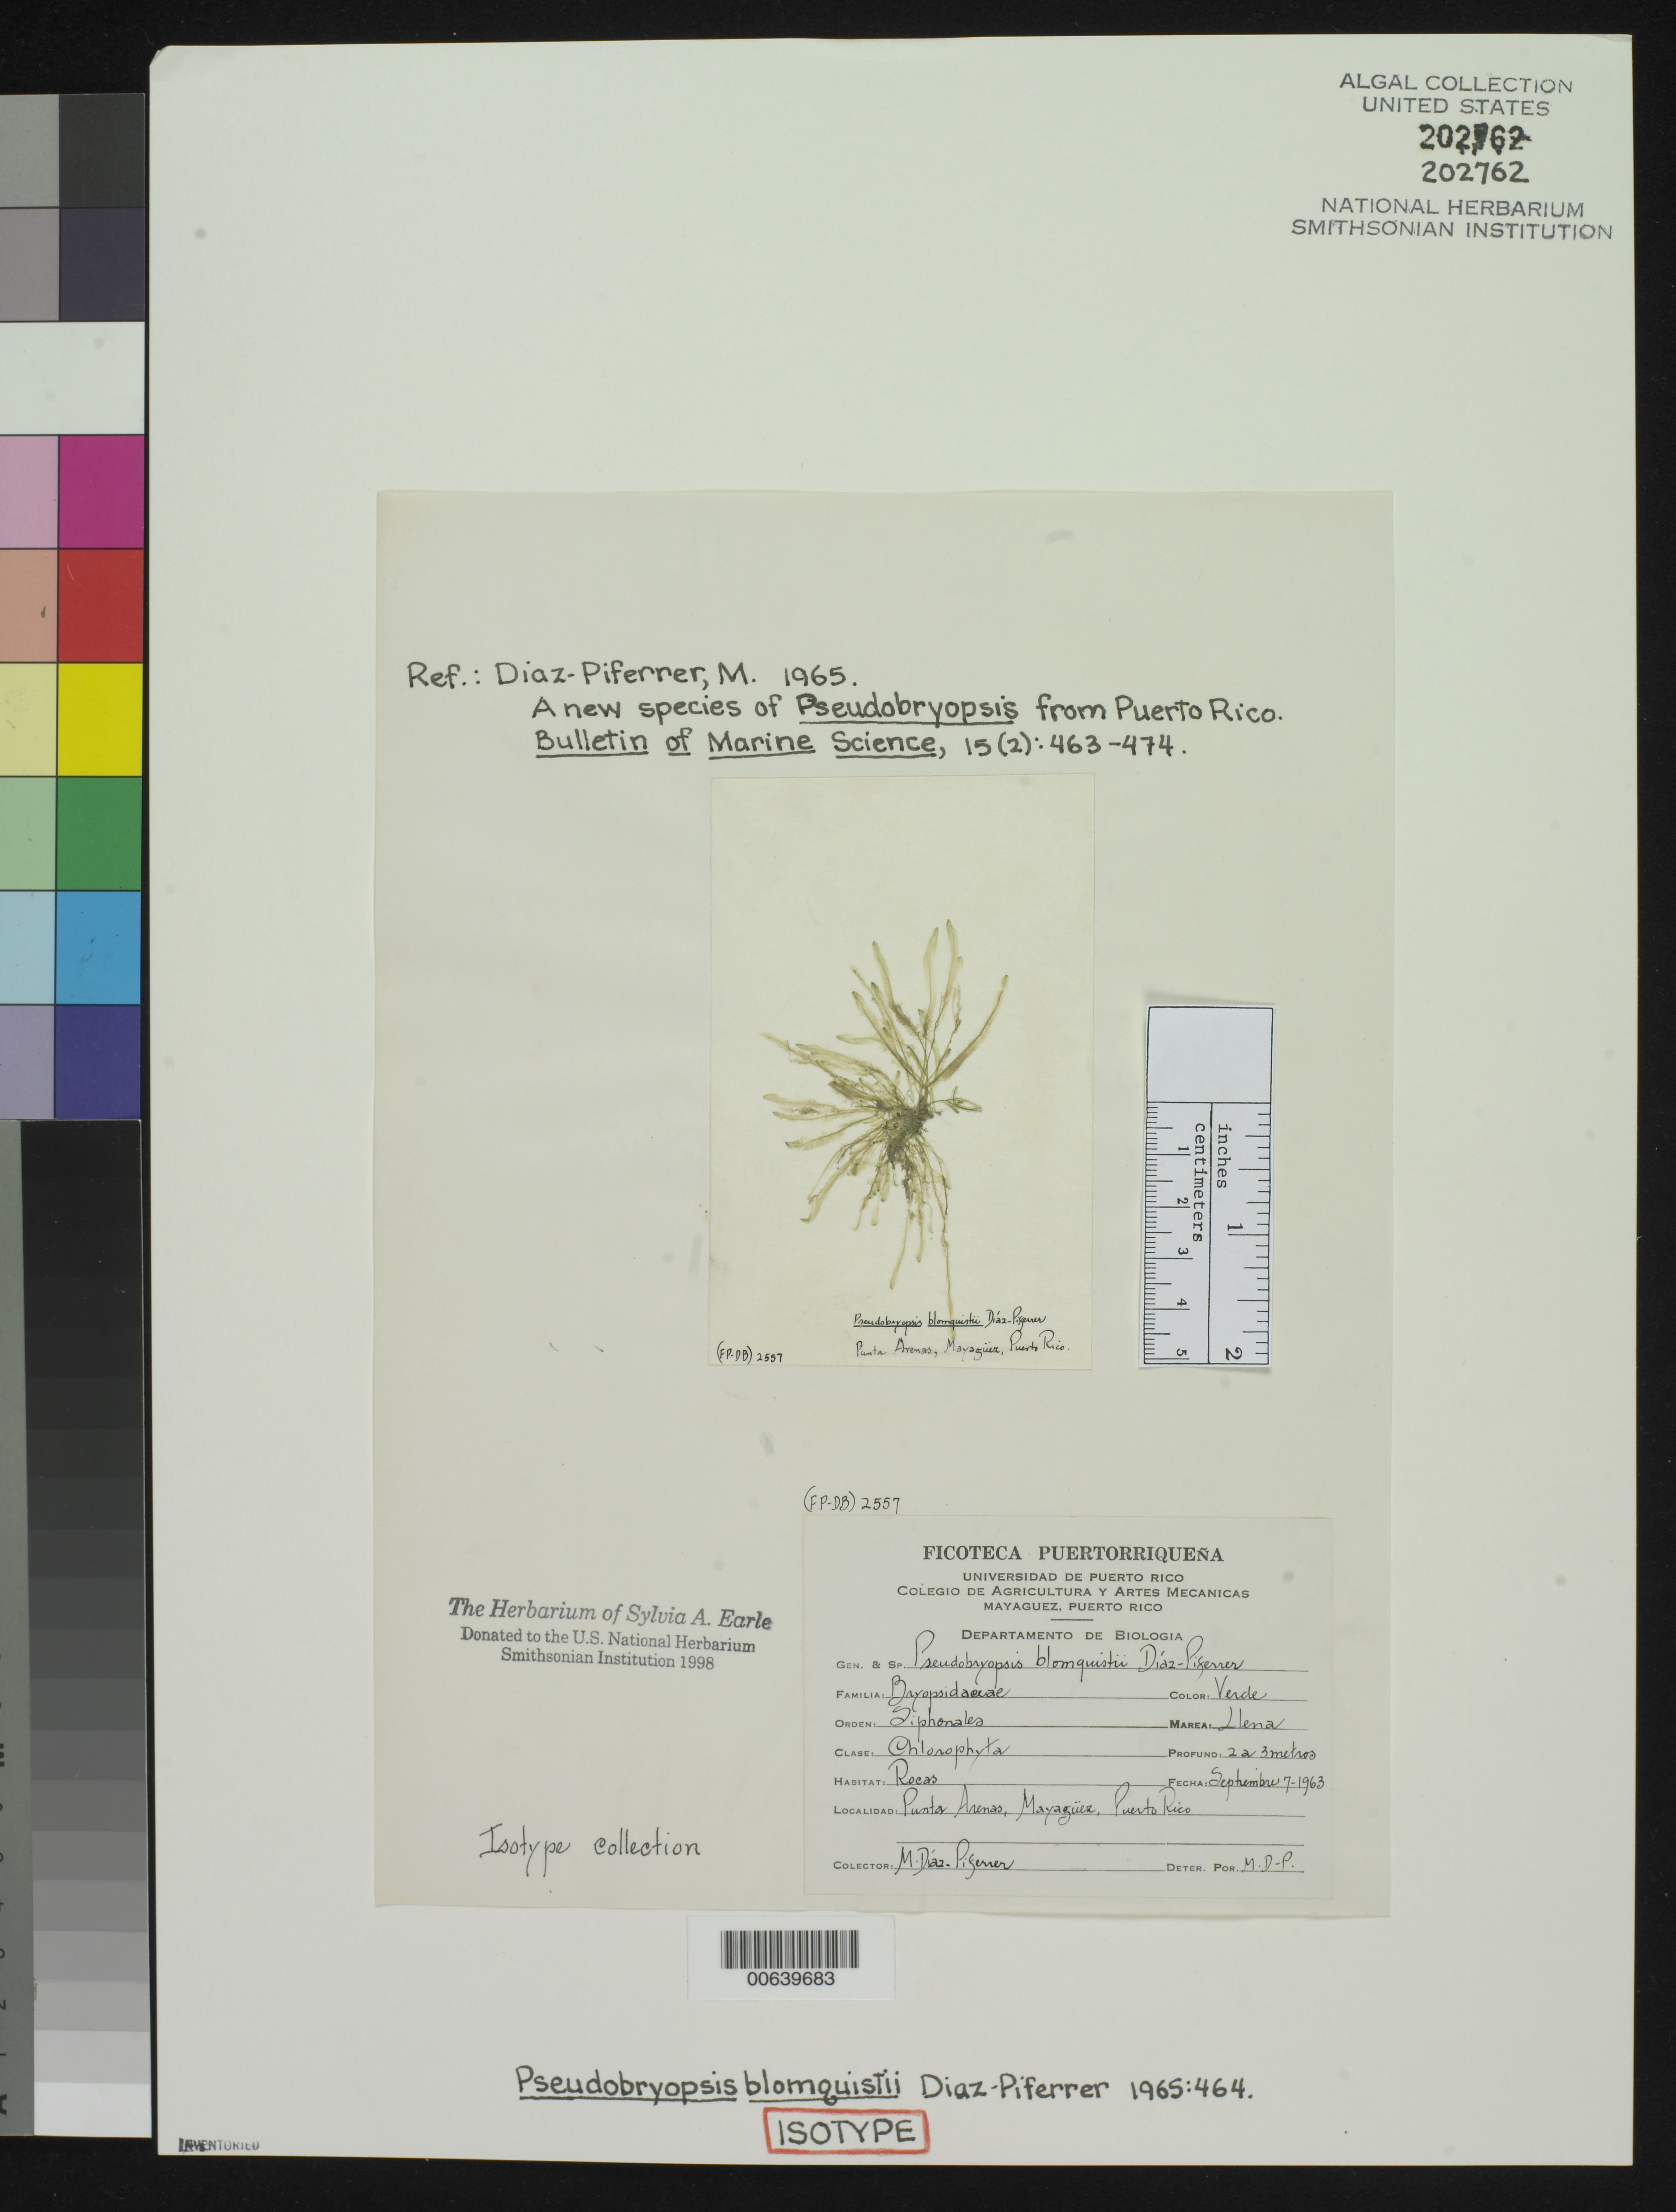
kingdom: Plantae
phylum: Chlorophyta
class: Ulvophyceae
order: Bryopsidales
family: Bryopsidaceae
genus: Pseudobryopsis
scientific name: Pseudobryopsis blomquistii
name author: Diaz-Piferrer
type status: Isotype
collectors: M. Diaz-Piferrer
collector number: (FP-DB) 2557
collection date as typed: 07 Sep 1963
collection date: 1963-09-07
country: Puerto Rico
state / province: Mayaguez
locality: Punta Arenas.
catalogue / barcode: US 202762